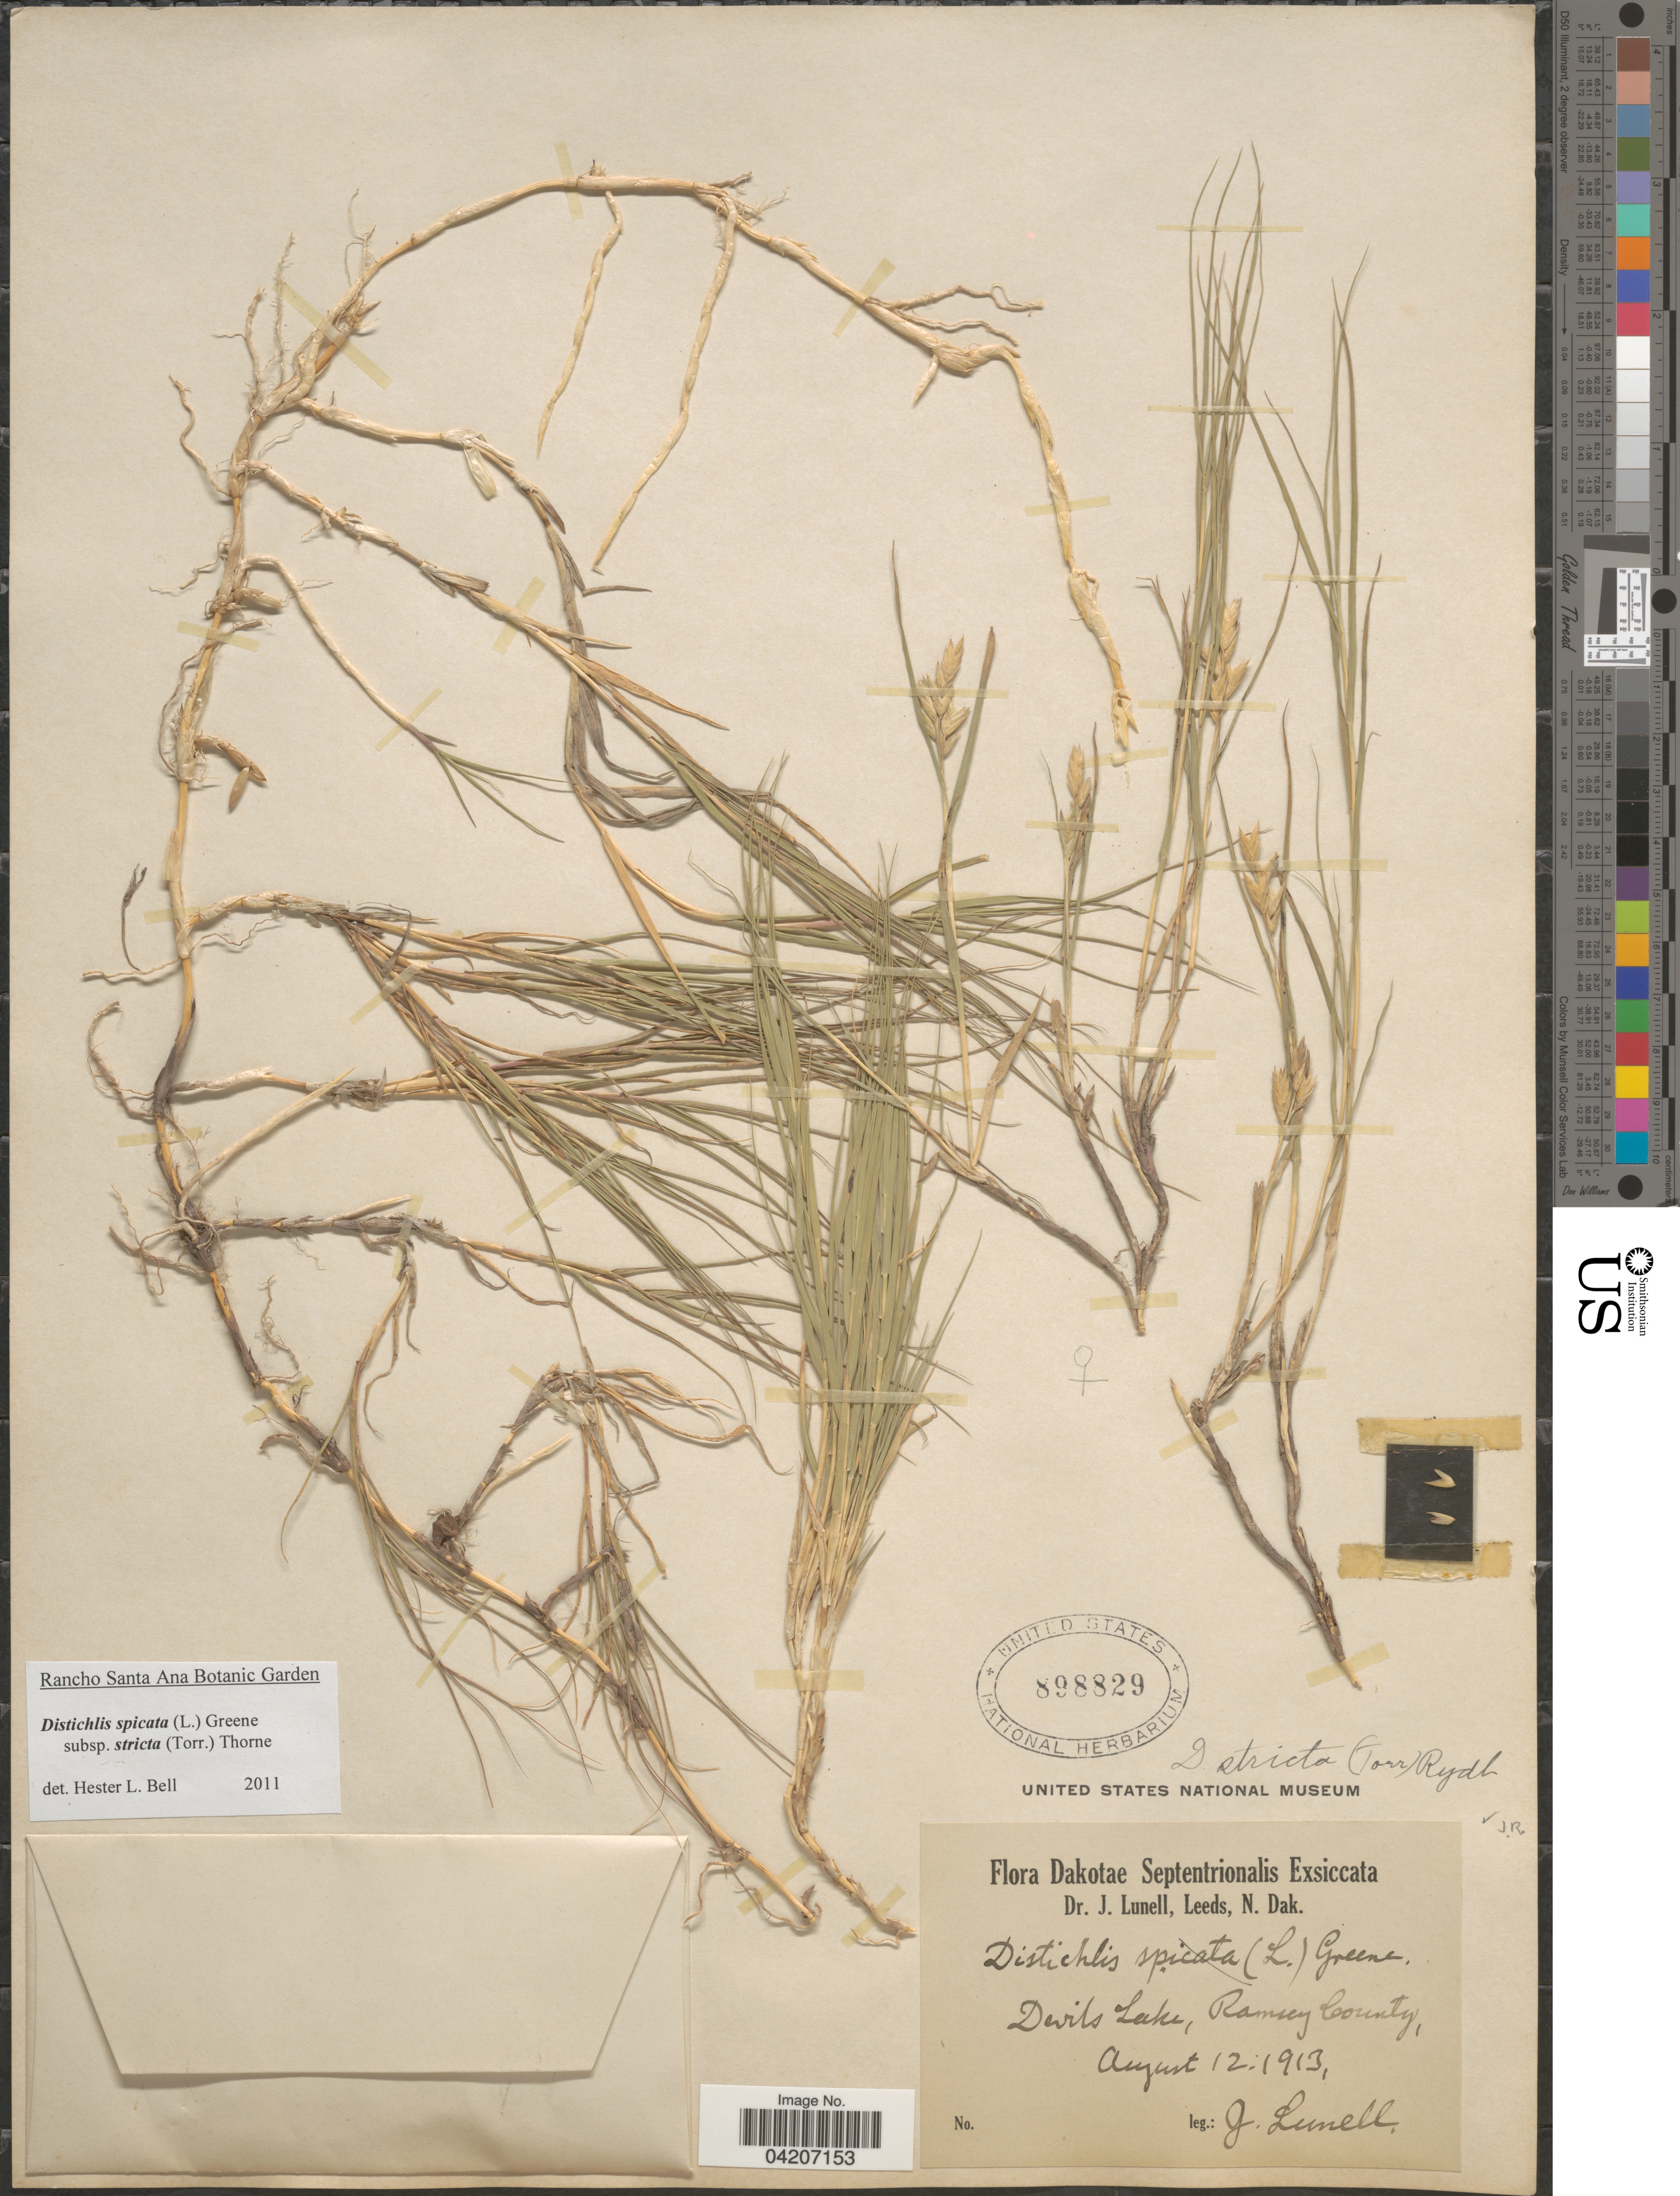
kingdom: Plantae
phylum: Tracheophyta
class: Liliopsida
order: Poales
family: Poaceae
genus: Distichlis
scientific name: Distichlis spicata subsp. stricta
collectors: J. Lunell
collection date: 1913-08-12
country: United States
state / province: North Dakota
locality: Dakotae Septentrionalis. Devils Lake, Ramsey County.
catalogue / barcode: US 898829